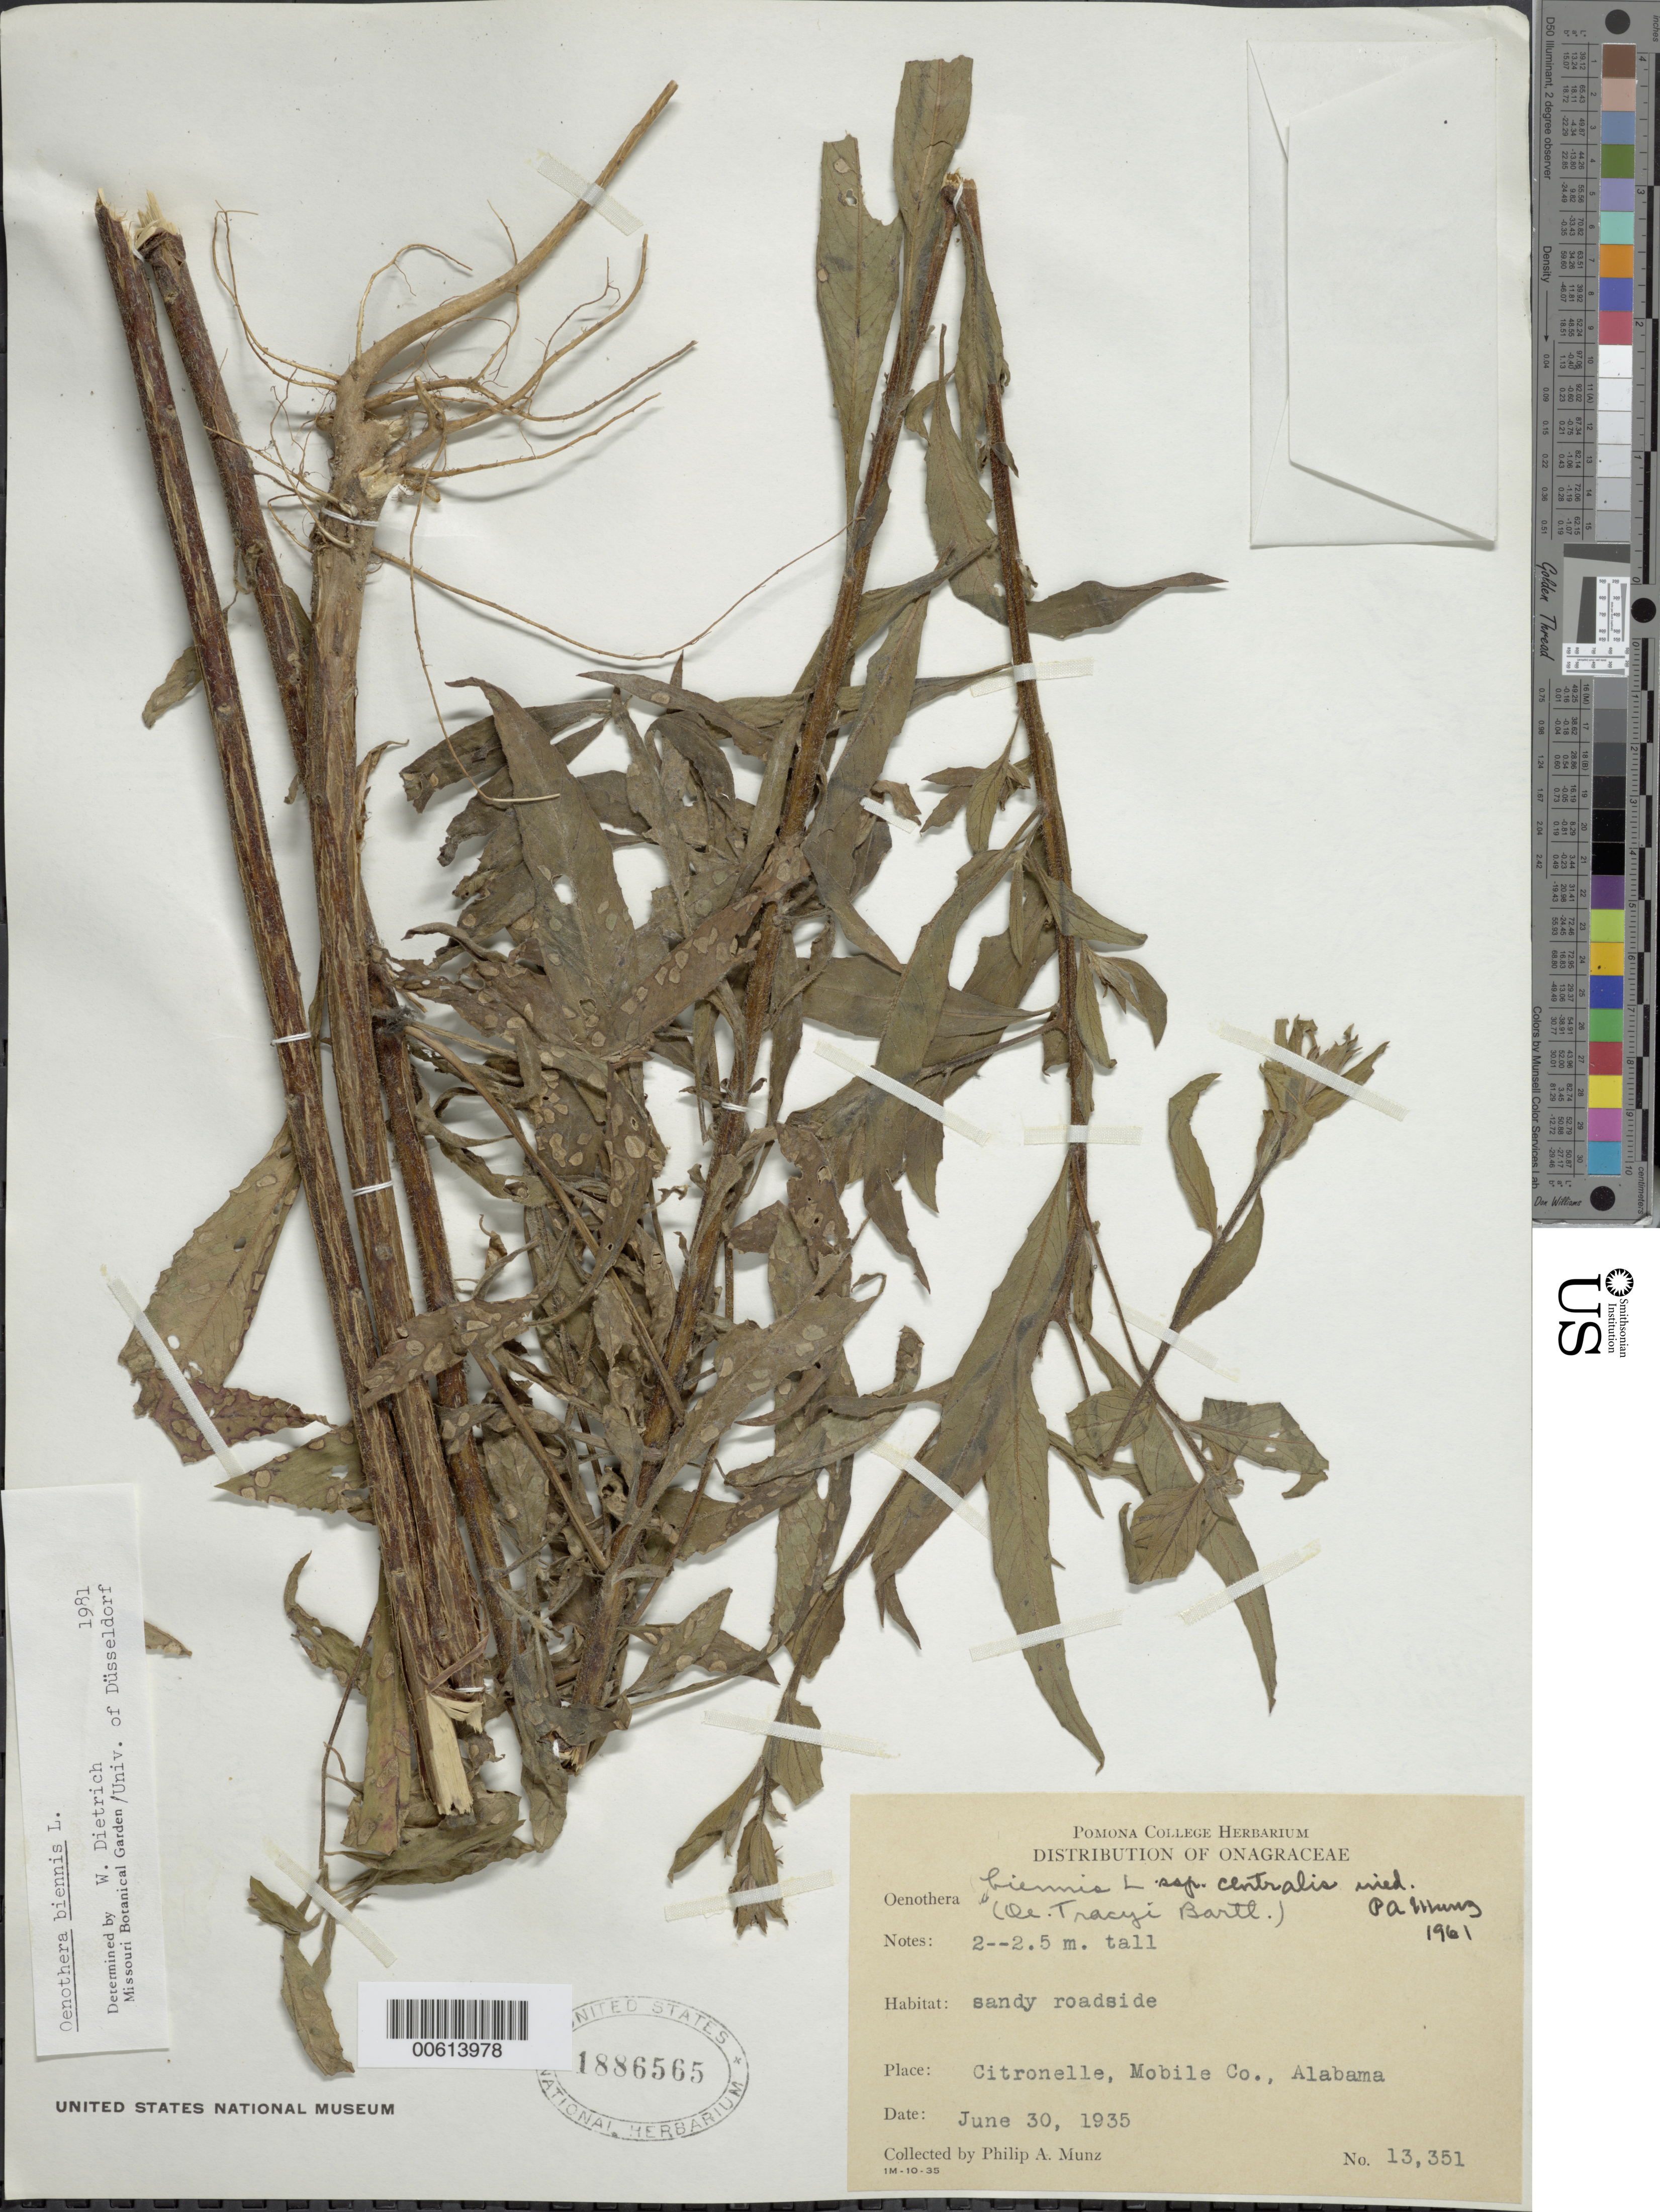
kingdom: Plantae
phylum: Tracheophyta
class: Magnoliopsida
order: Myrtales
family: Onagraceae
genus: Oenothera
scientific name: Oenothera biennis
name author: L.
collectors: P. A. Munz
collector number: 13351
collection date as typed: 30 Jun 1935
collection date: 1935-06-30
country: United States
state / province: Alabama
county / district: Mobile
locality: Citronelle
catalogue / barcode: US 1886565